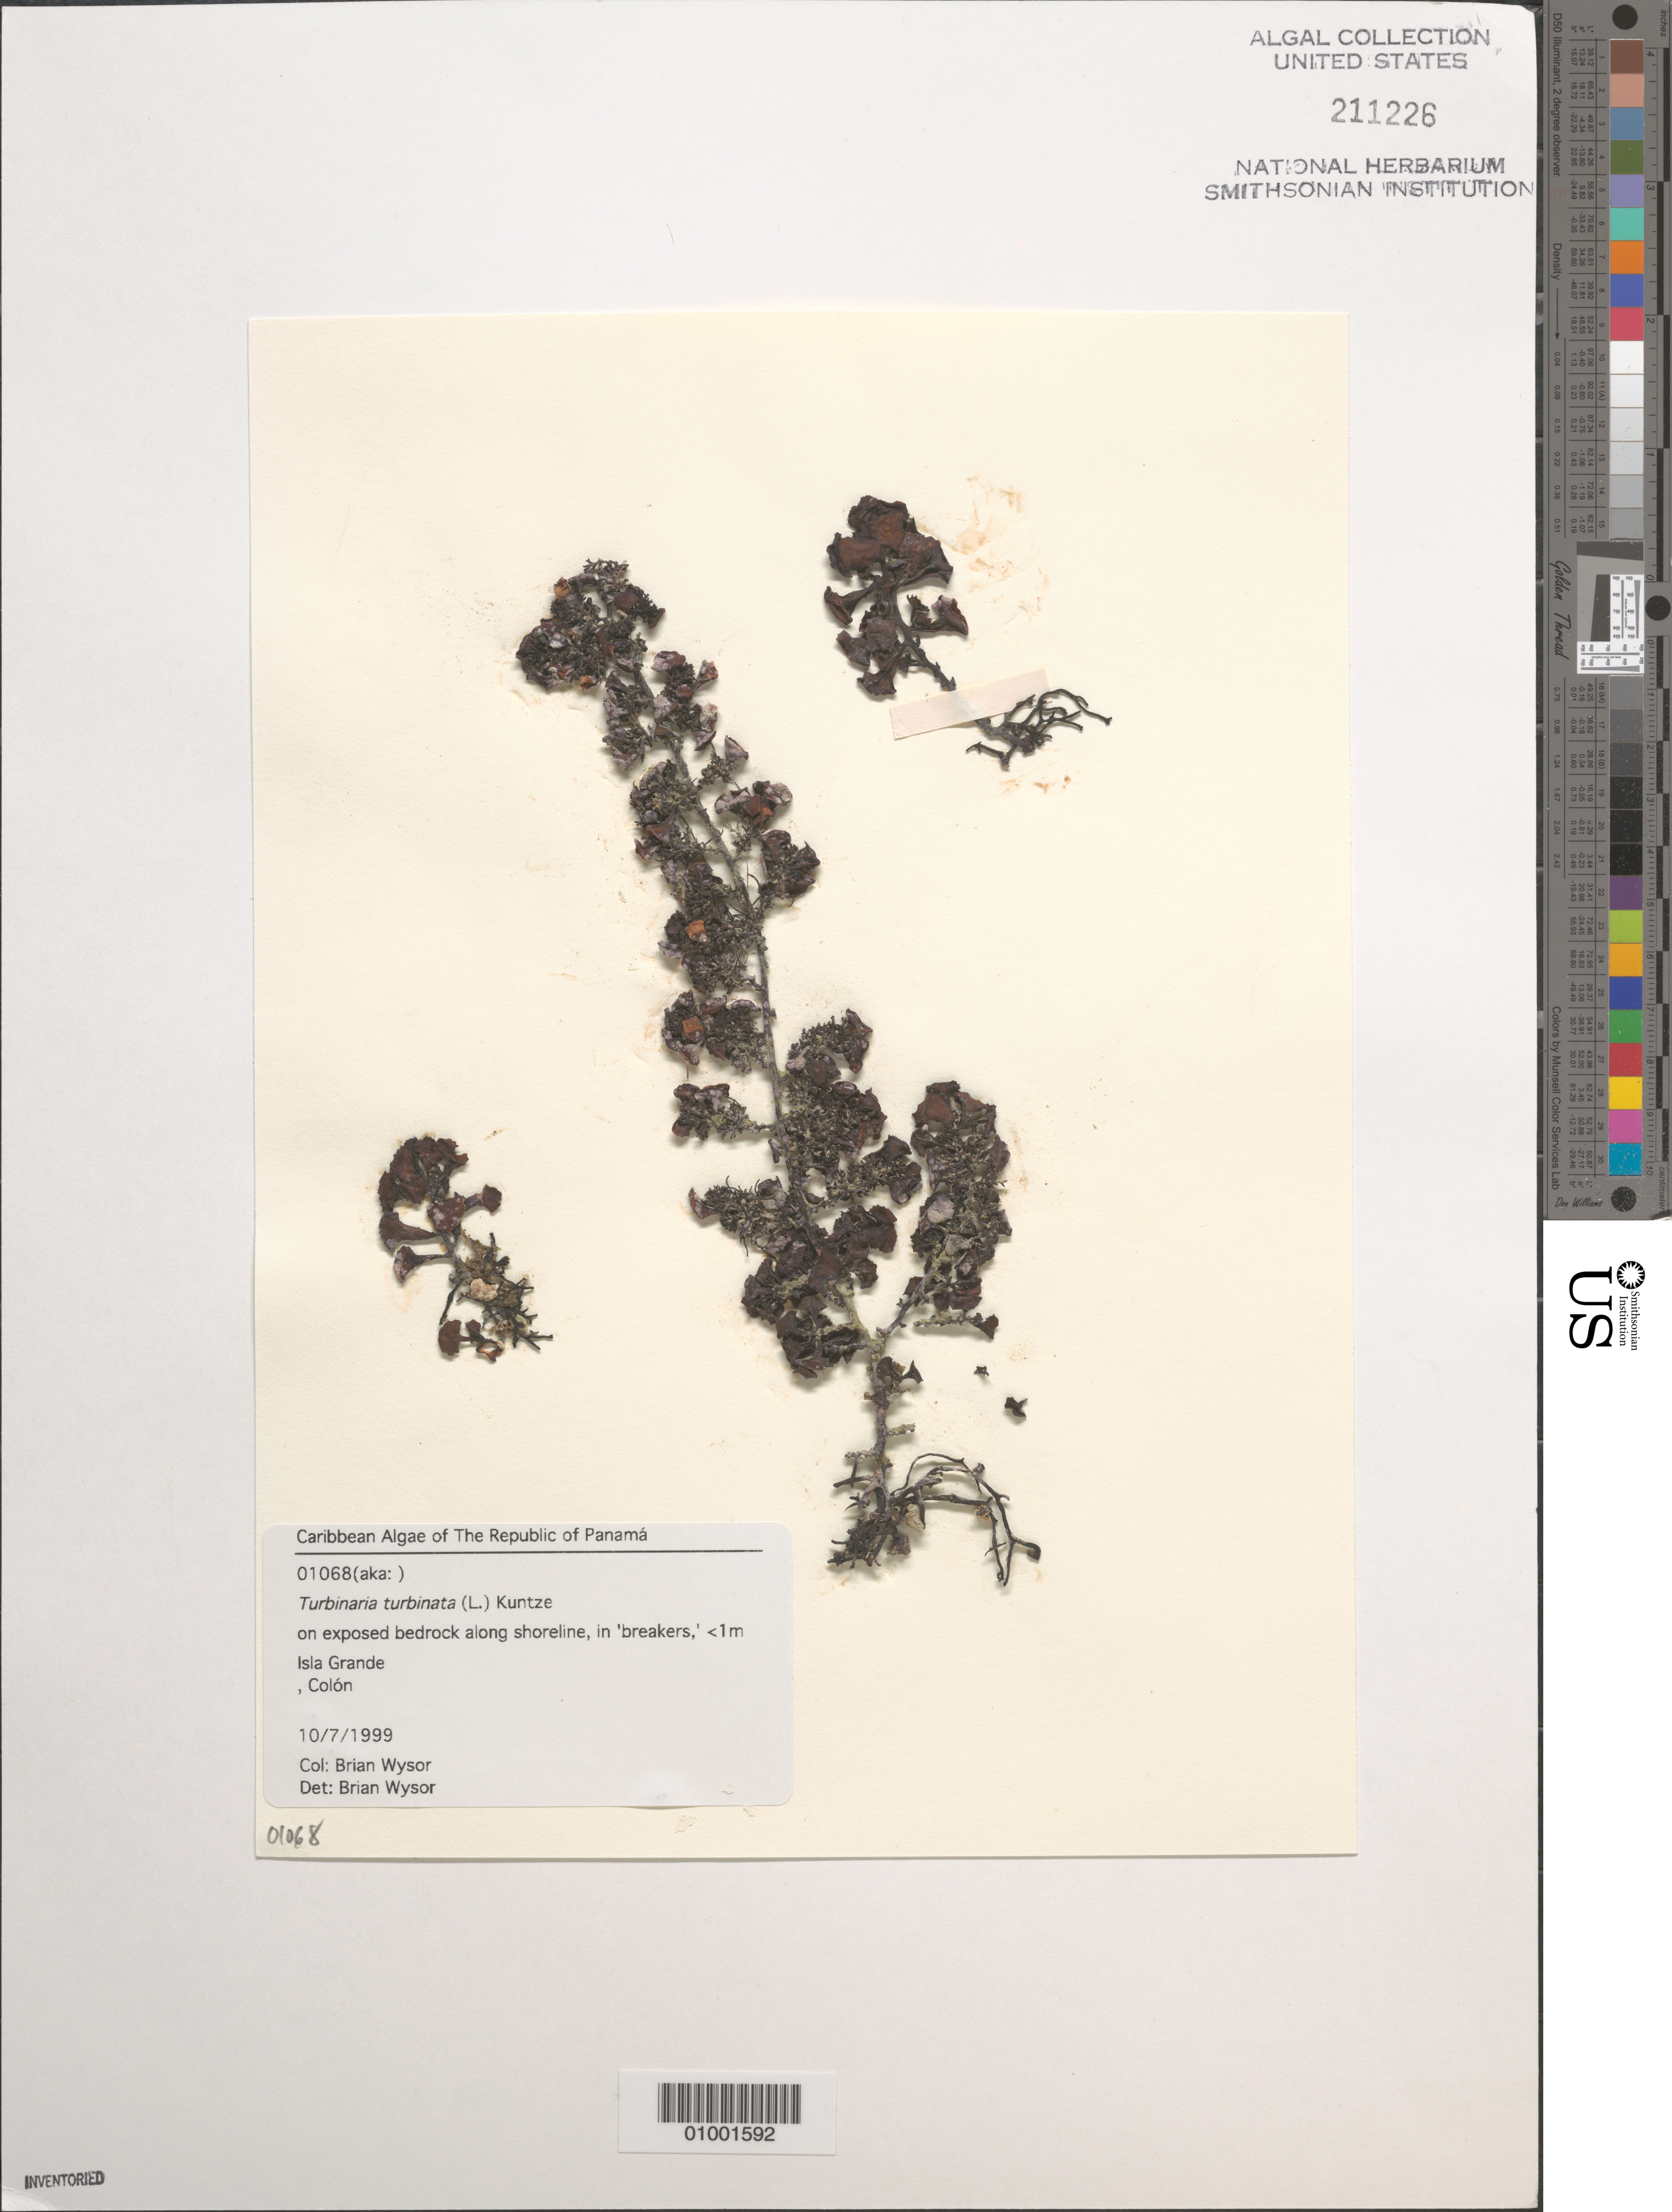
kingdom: Chromista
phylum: Ochrophyta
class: Phaeophyceae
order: Fucales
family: Sargassaceae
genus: Turbinaria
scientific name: Turbinaria turbinata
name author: (L.) Kuntze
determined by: Wysor, B.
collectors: B. Wysor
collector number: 01068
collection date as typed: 07 Oct 1999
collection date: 1999-10-07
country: Panama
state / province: Colón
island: Grande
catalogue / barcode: US 211226